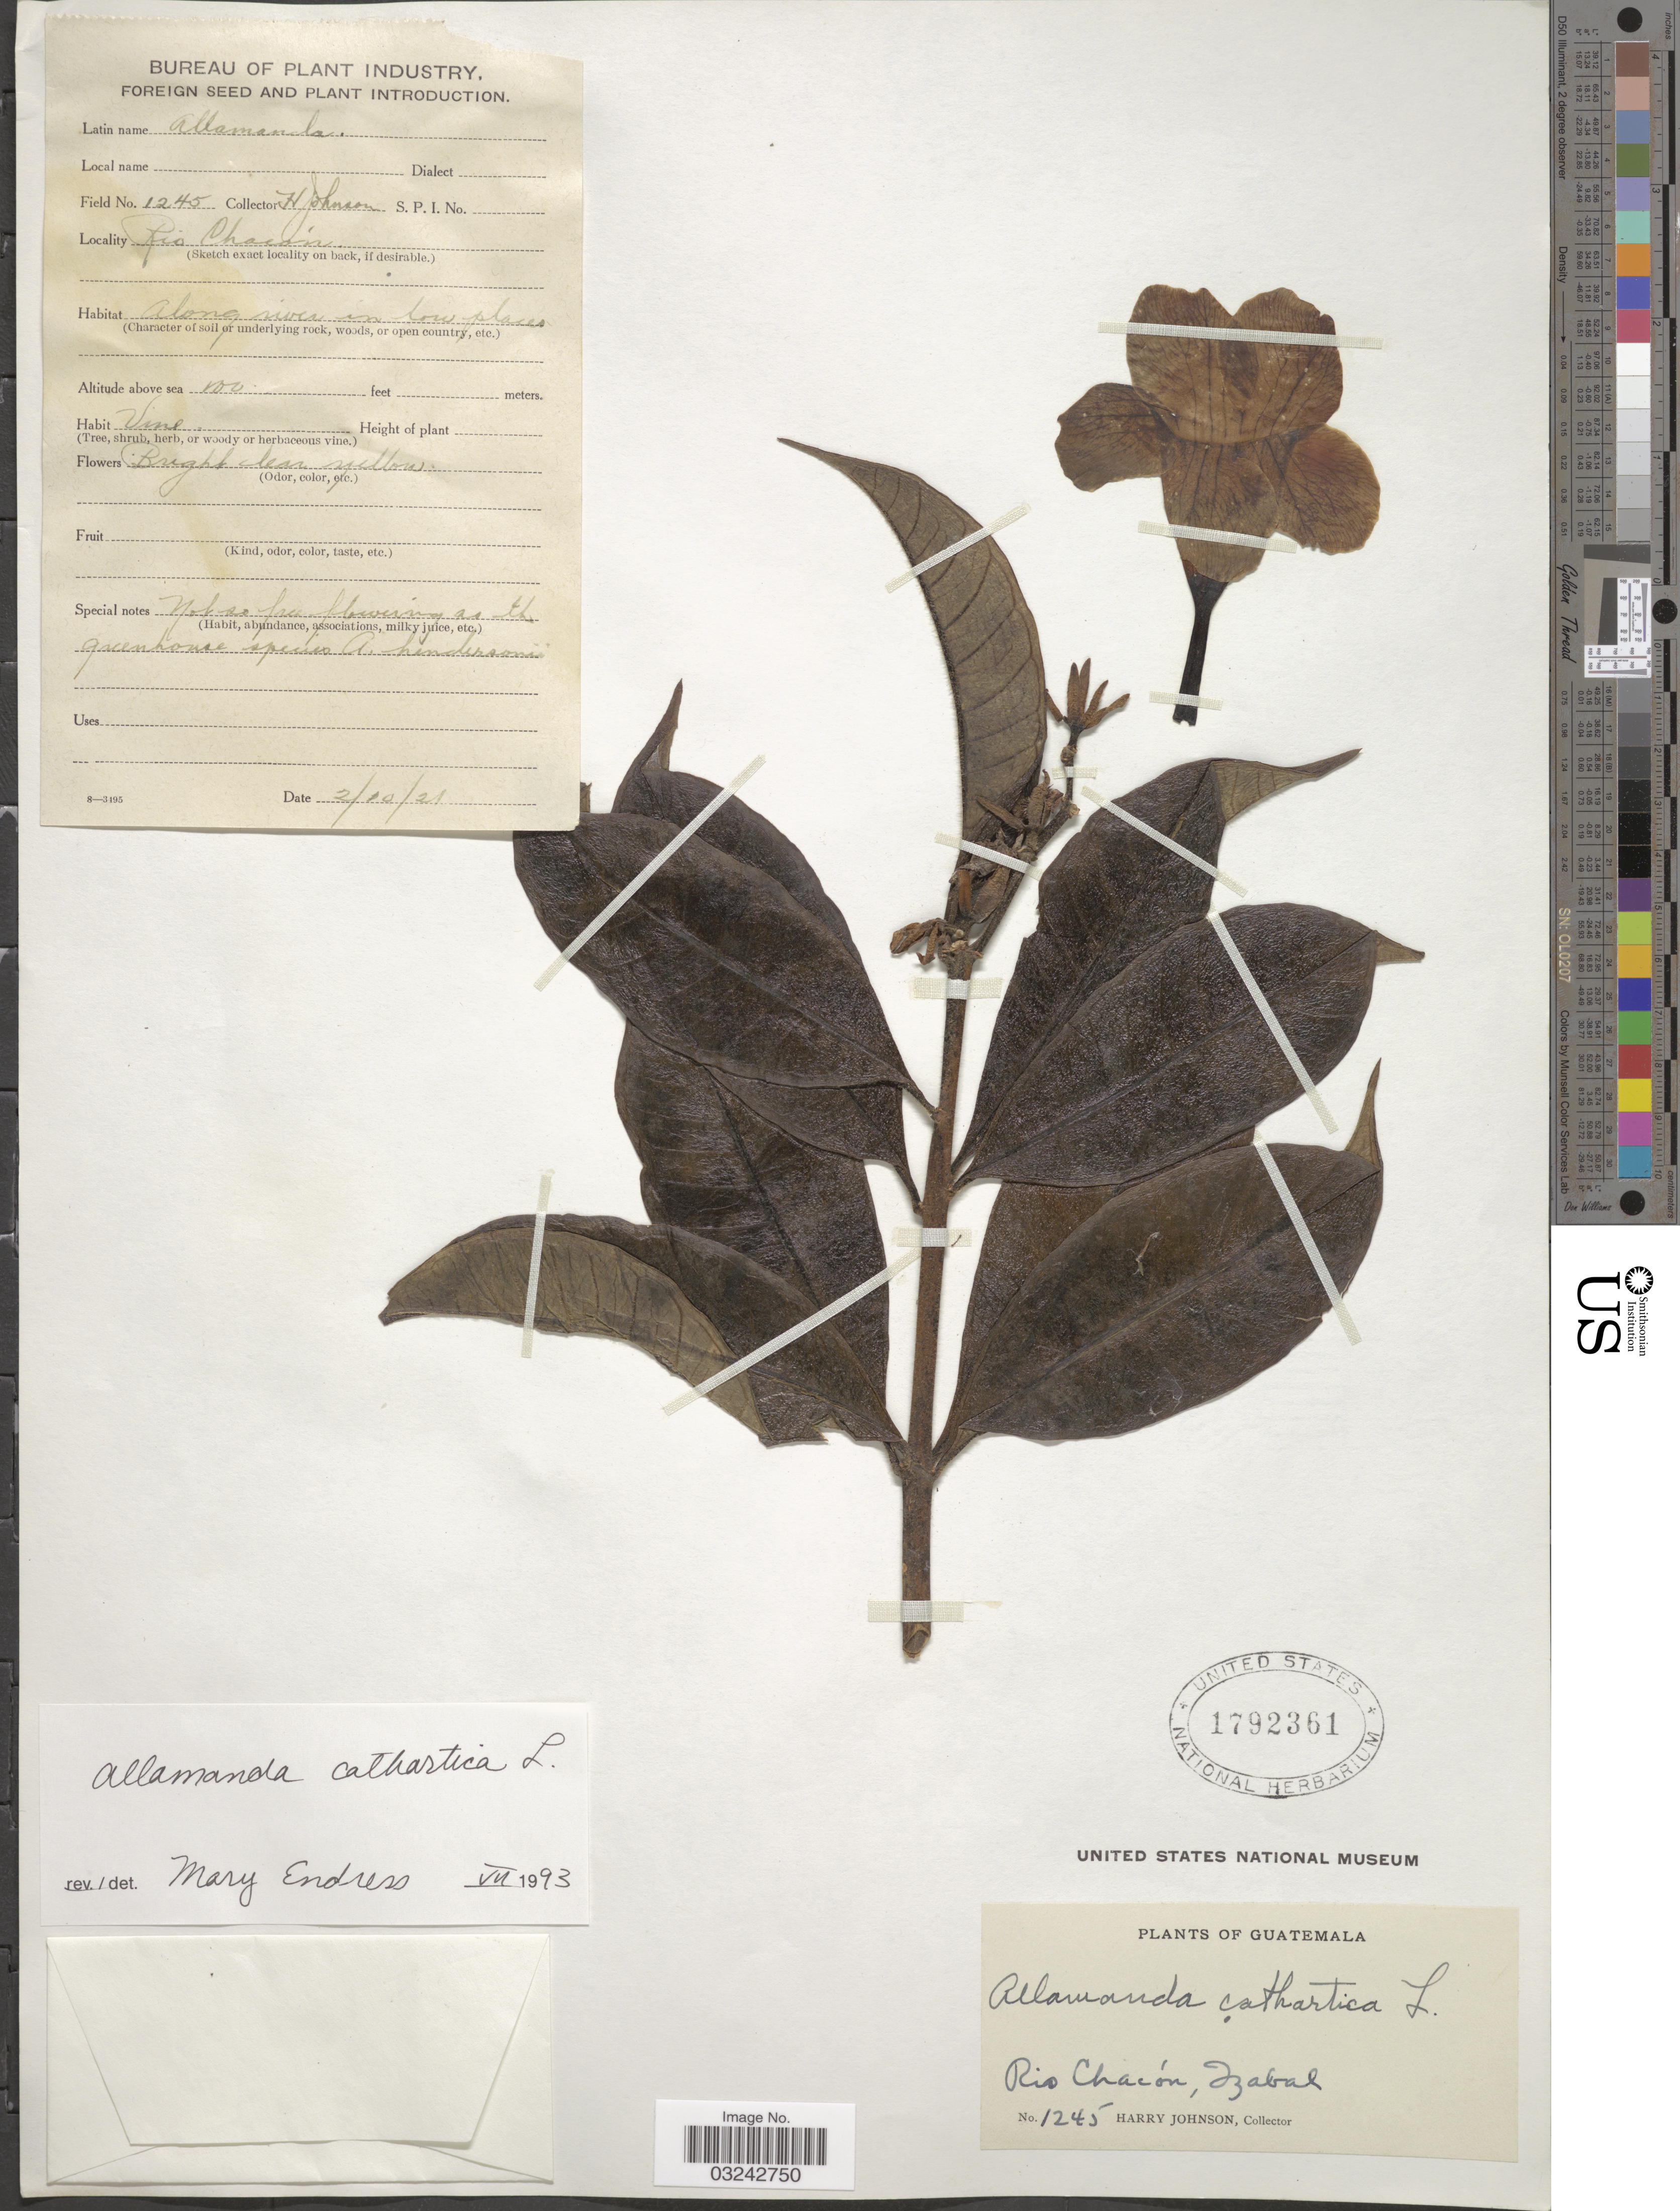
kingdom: Plantae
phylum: Tracheophyta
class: Magnoliopsida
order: Gentianales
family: Apocynaceae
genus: Allamanda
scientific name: Allamanda cathartica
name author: L.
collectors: H. Johnson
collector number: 1245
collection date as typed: Transcribed d/m/y: 2/10/21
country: Guatemala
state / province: Izabal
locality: Rio Chacón.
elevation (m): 30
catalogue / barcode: US 1792361